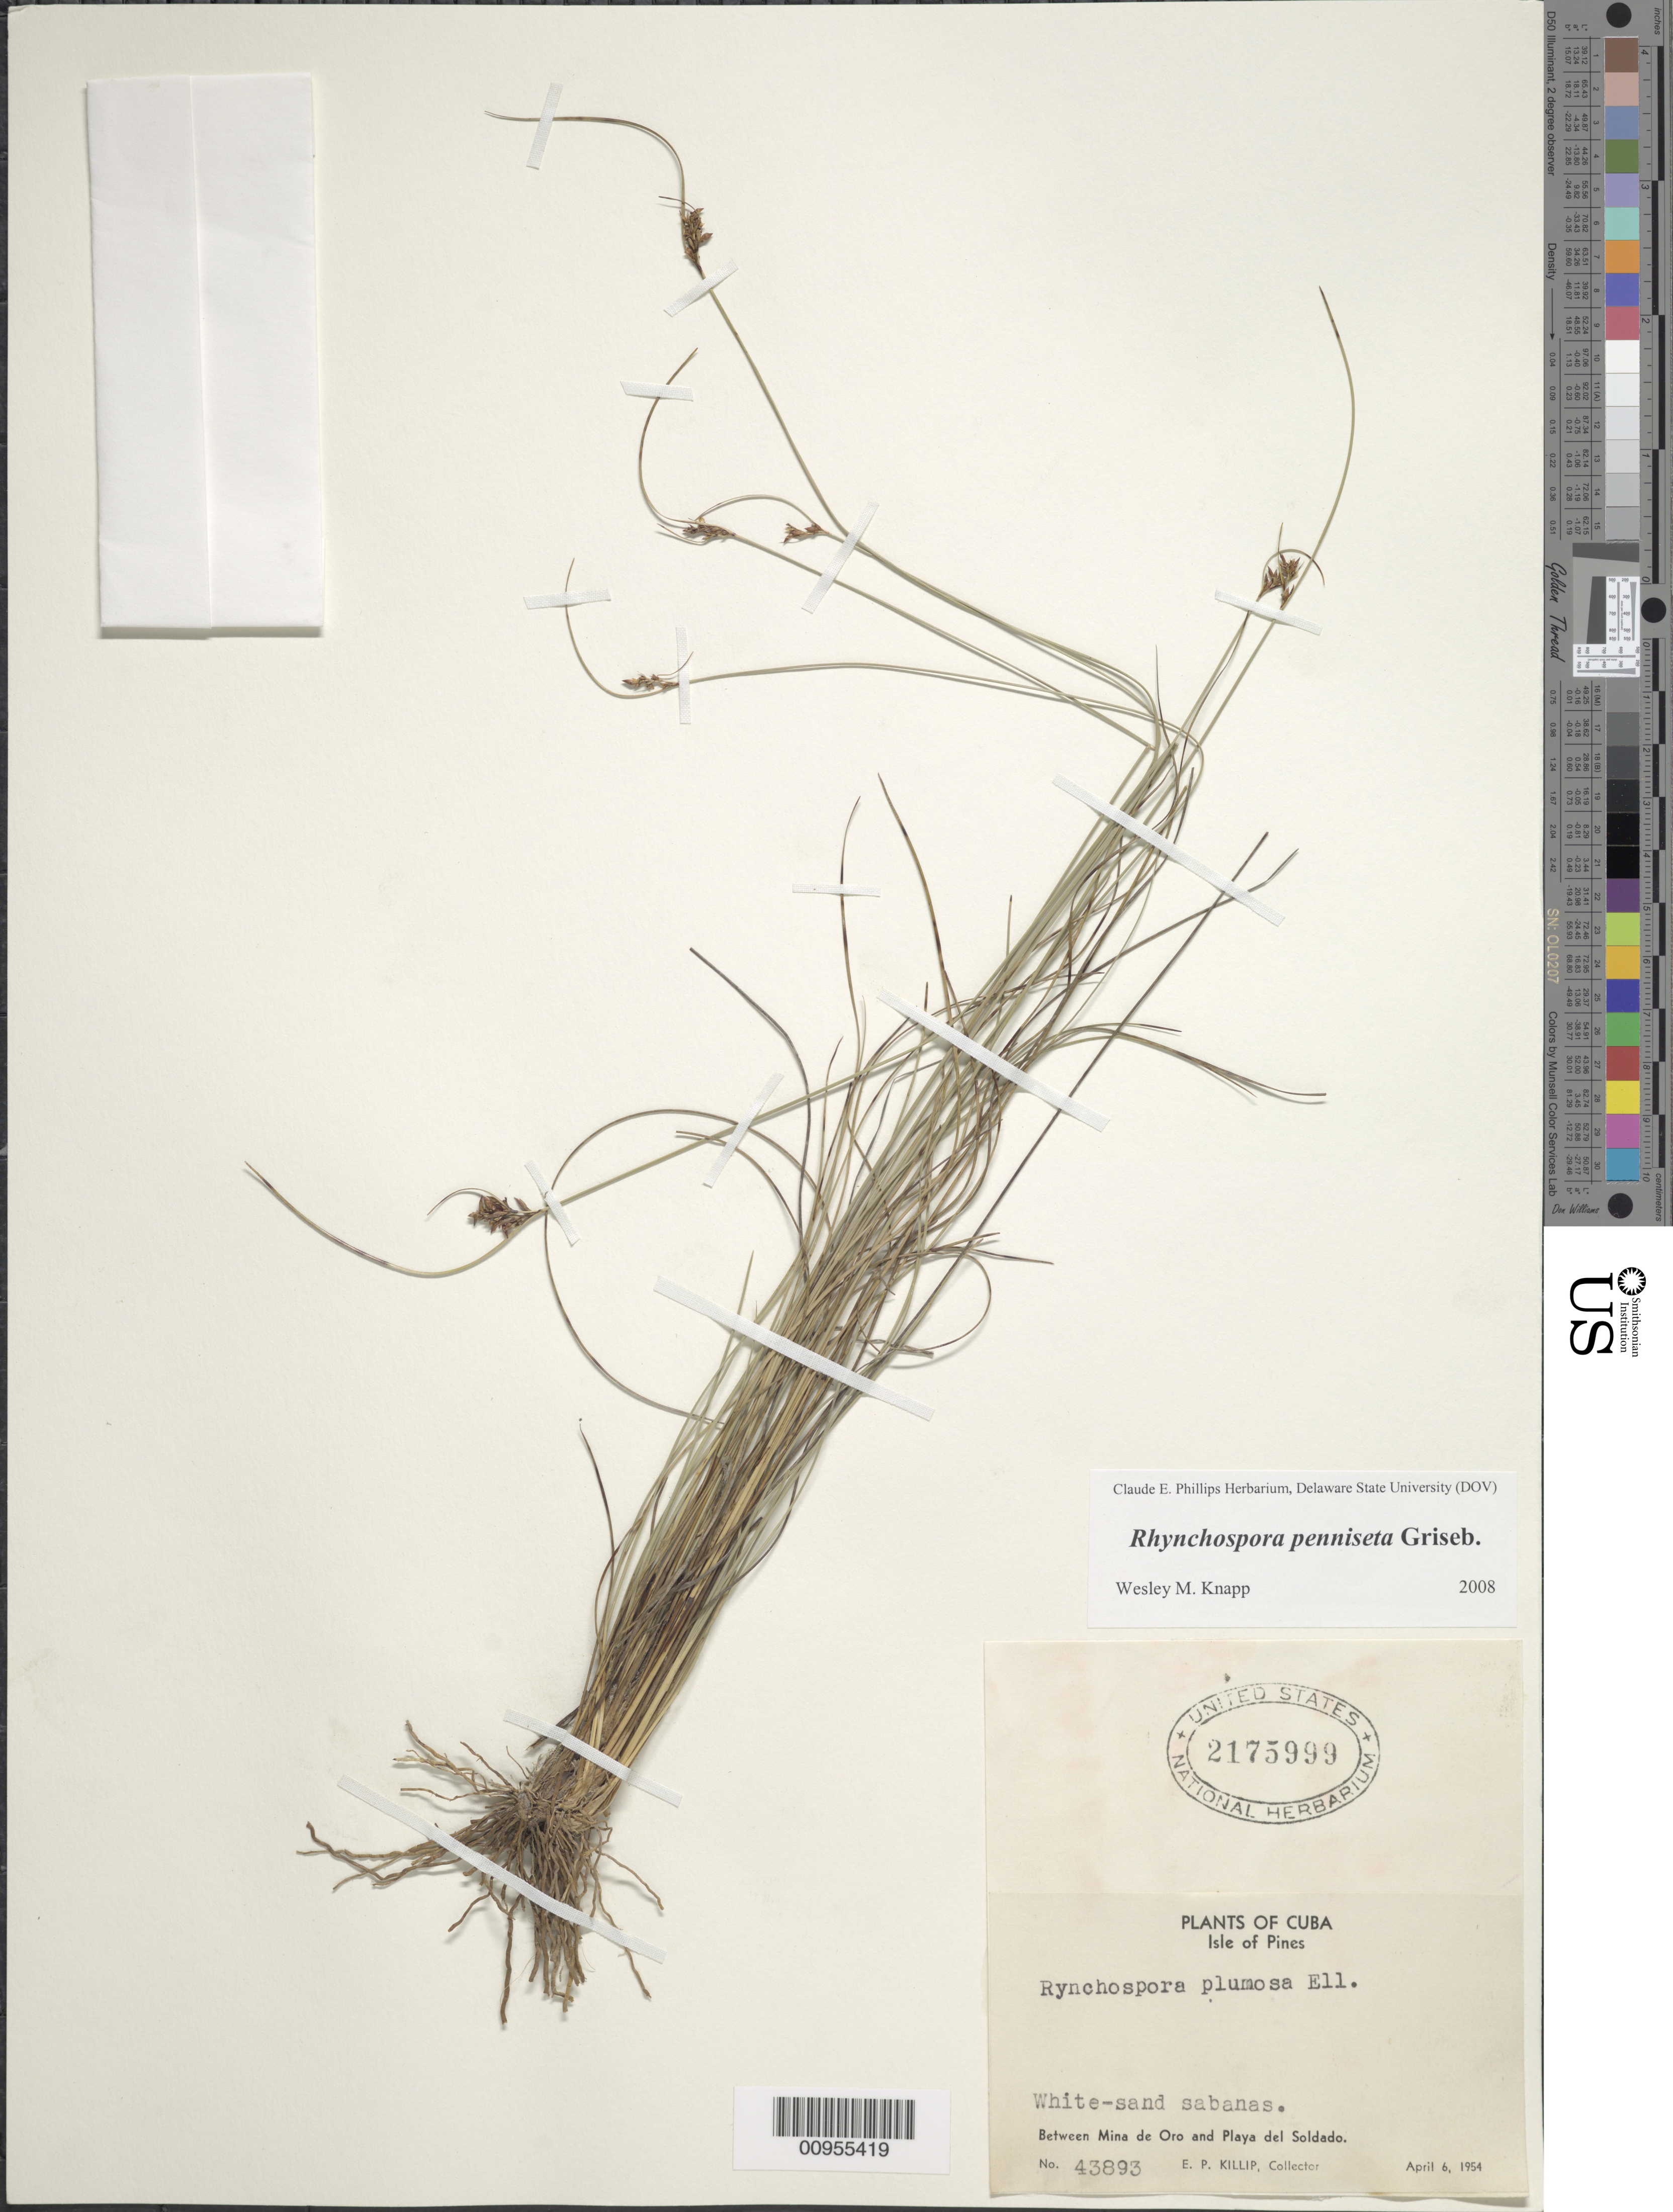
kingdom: Plantae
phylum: Tracheophyta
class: Liliopsida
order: Poales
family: Cyperaceae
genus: Rhynchospora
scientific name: Rhynchospora penniseta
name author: Griseb.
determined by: Knapp, W. M.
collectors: E. P. Killip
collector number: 43893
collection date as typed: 06 Apr 1954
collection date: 1954-04-06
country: Cuba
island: Isla de la Juventud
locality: Between Mina de Oro and Playa del Soldado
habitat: White sand sabanas.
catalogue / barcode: US 2175999